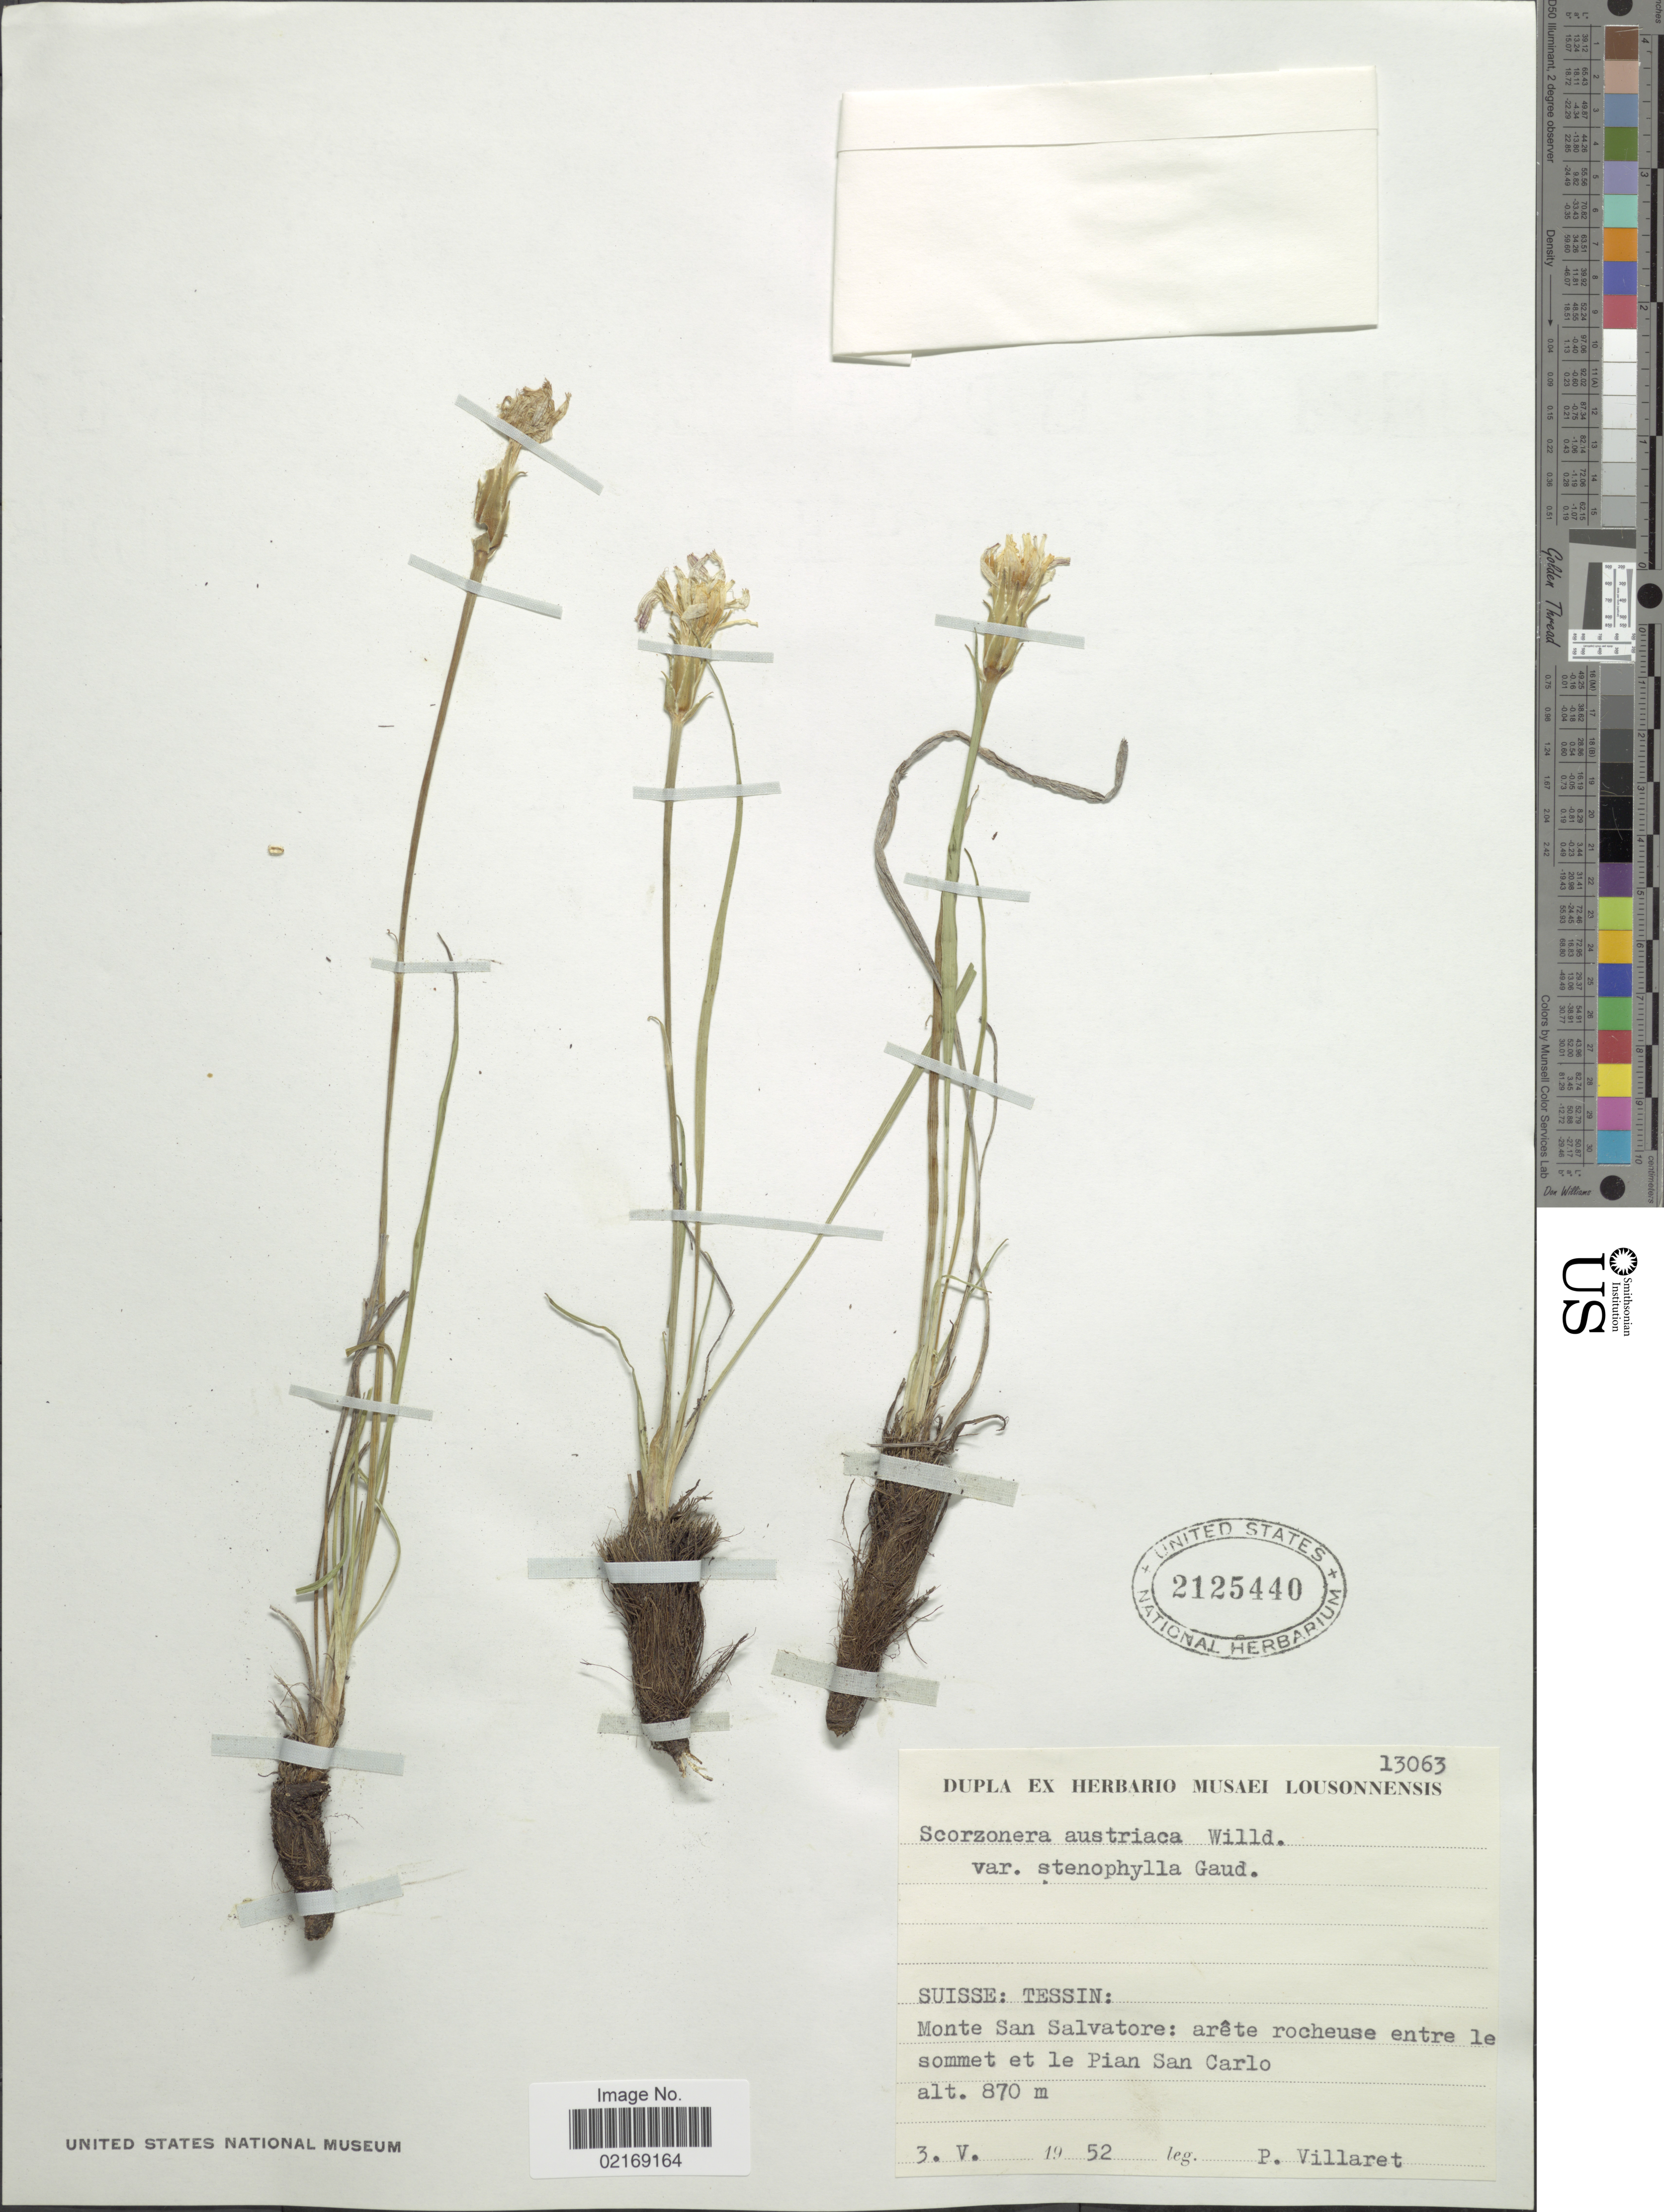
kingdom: Plantae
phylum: Tracheophyta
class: Magnoliopsida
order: Asterales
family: Asteraceae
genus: Scorzonera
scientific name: Scorzonera austriaca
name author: Willd.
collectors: P. Villaret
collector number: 13063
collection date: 1952-05-03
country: Switzerland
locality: Suisse: Tessin: Monte San Salvatore: entre le sommet et le Pian San Carlo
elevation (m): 870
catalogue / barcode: US 2125440